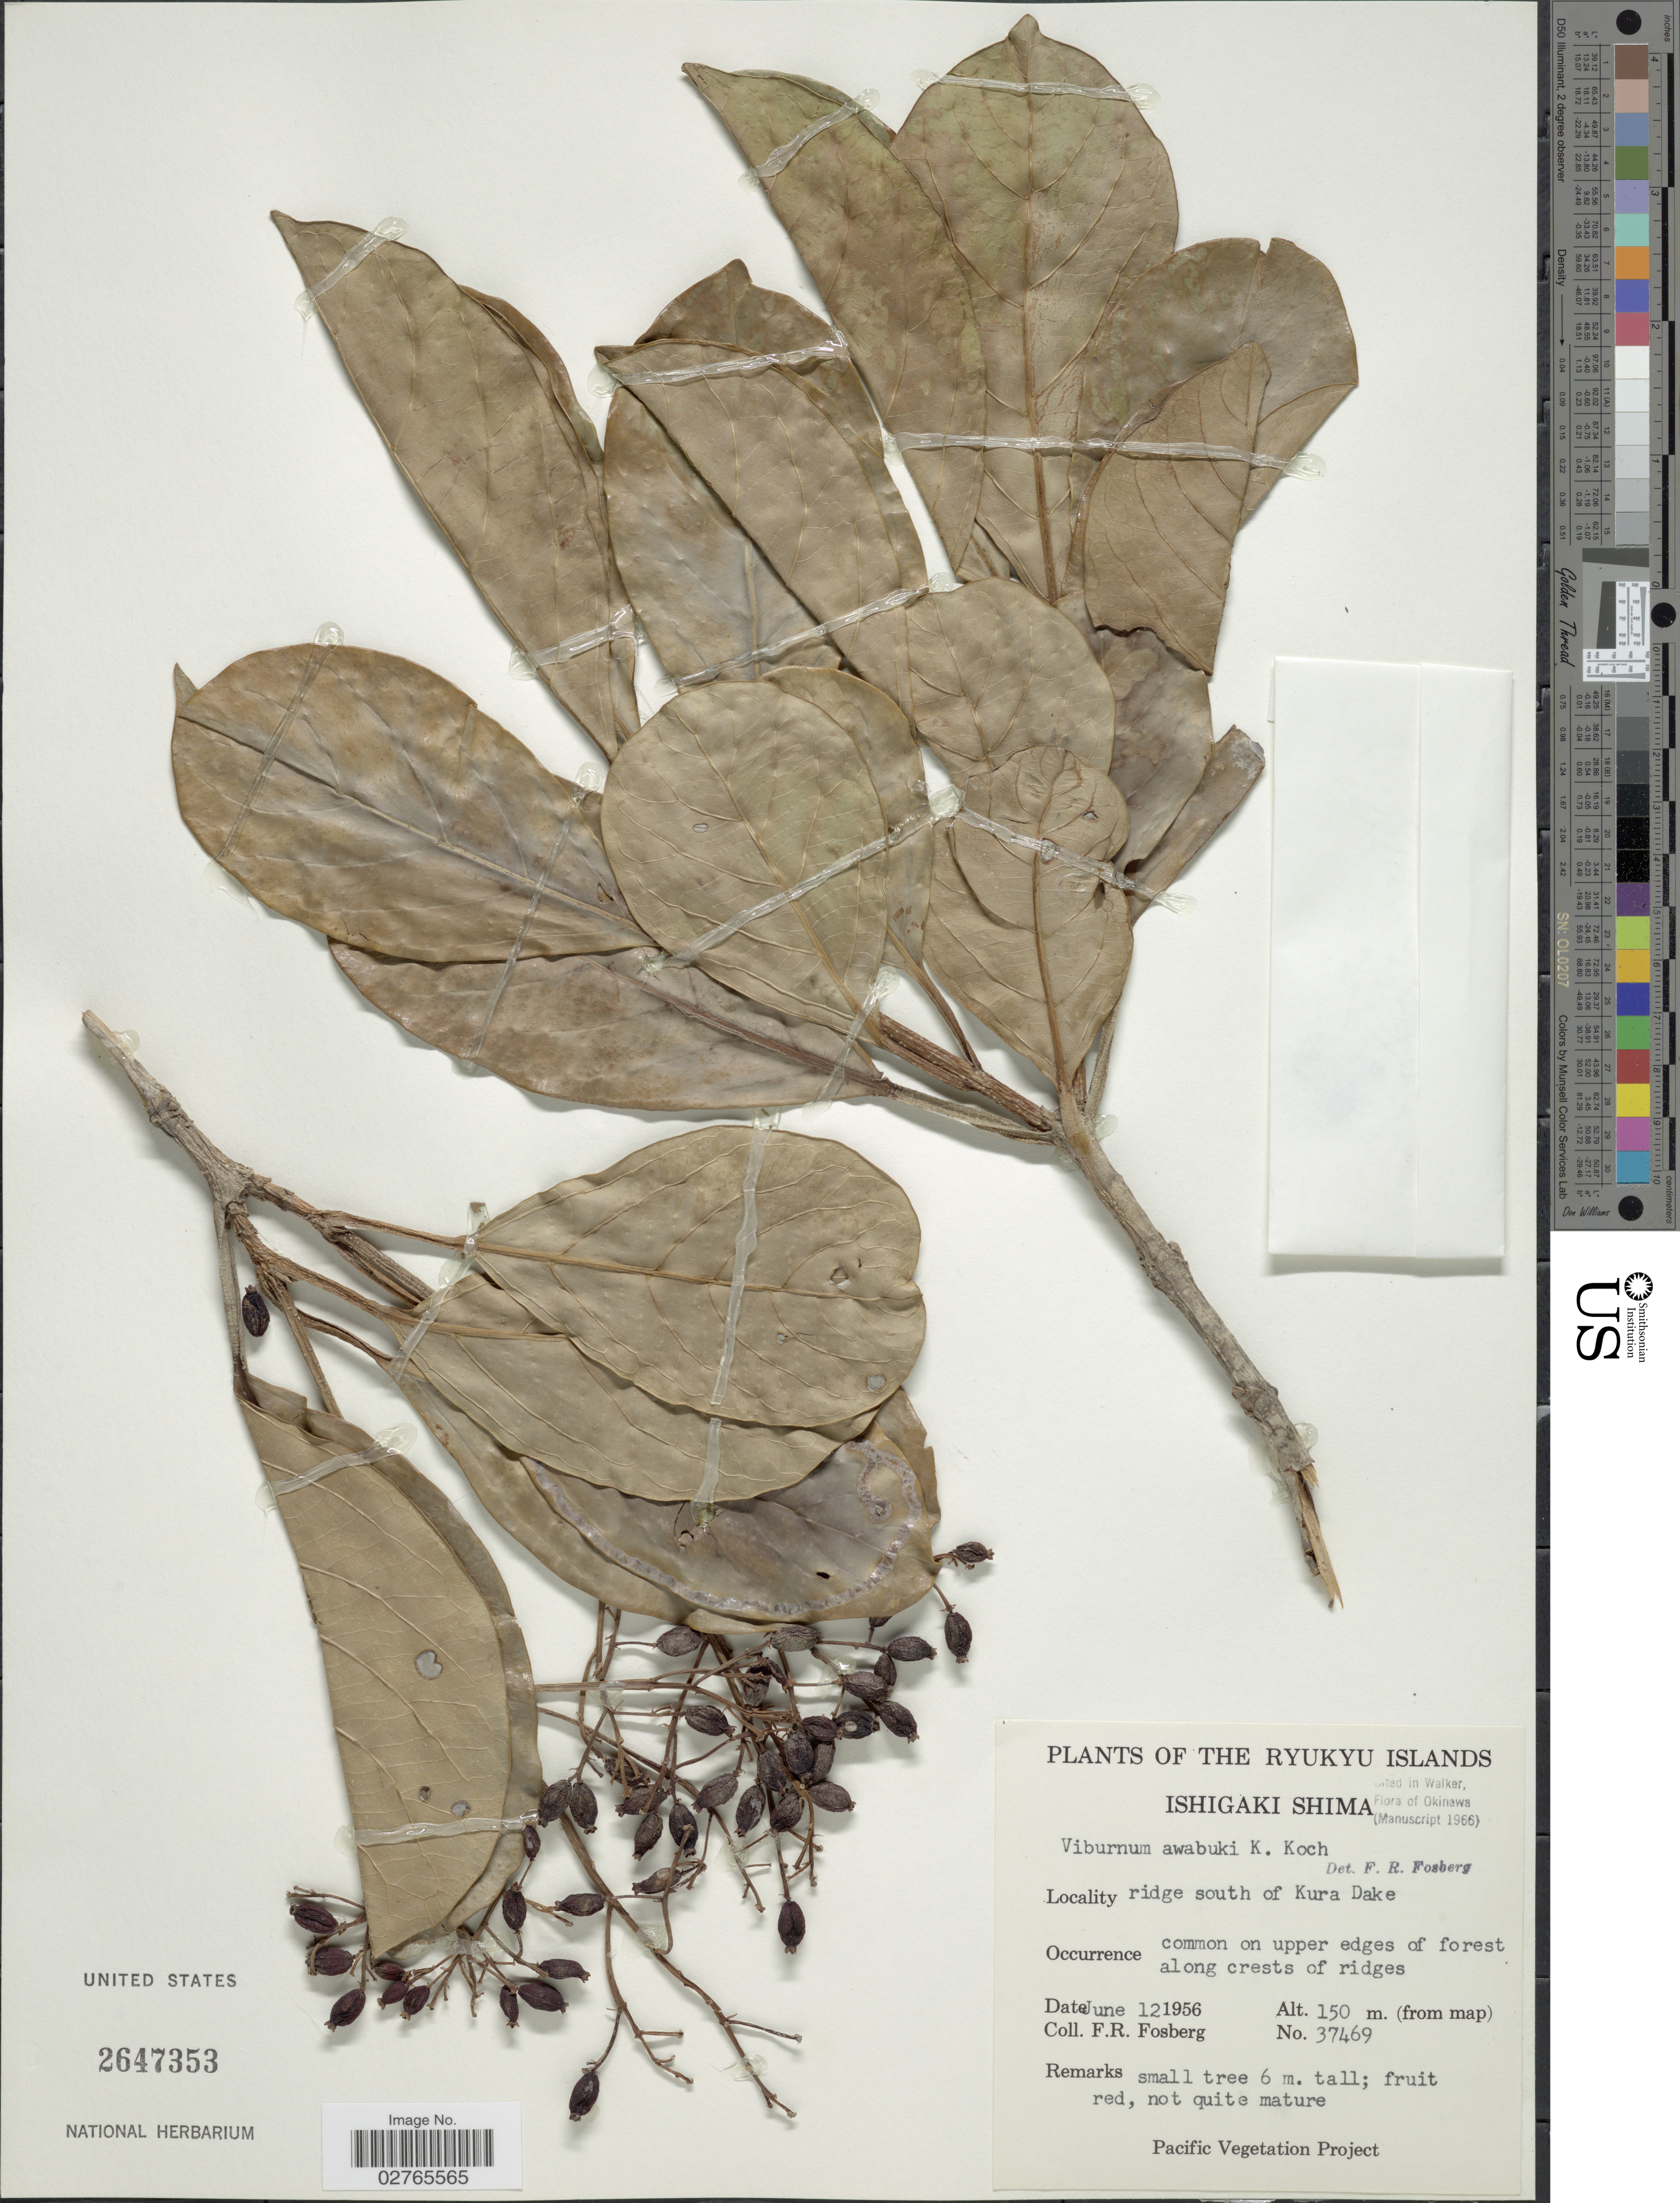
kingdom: Plantae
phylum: Tracheophyta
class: Magnoliopsida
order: Dipsacales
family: Viburnaceae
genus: Viburnum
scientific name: Viburnum awabuki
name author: K. Koch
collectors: F. R. Fosberg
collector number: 37469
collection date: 1956-06-12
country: Japan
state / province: Okinawa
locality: Ishigaki Shima. Ridge south of Kura Dake.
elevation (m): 150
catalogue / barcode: US 2647353